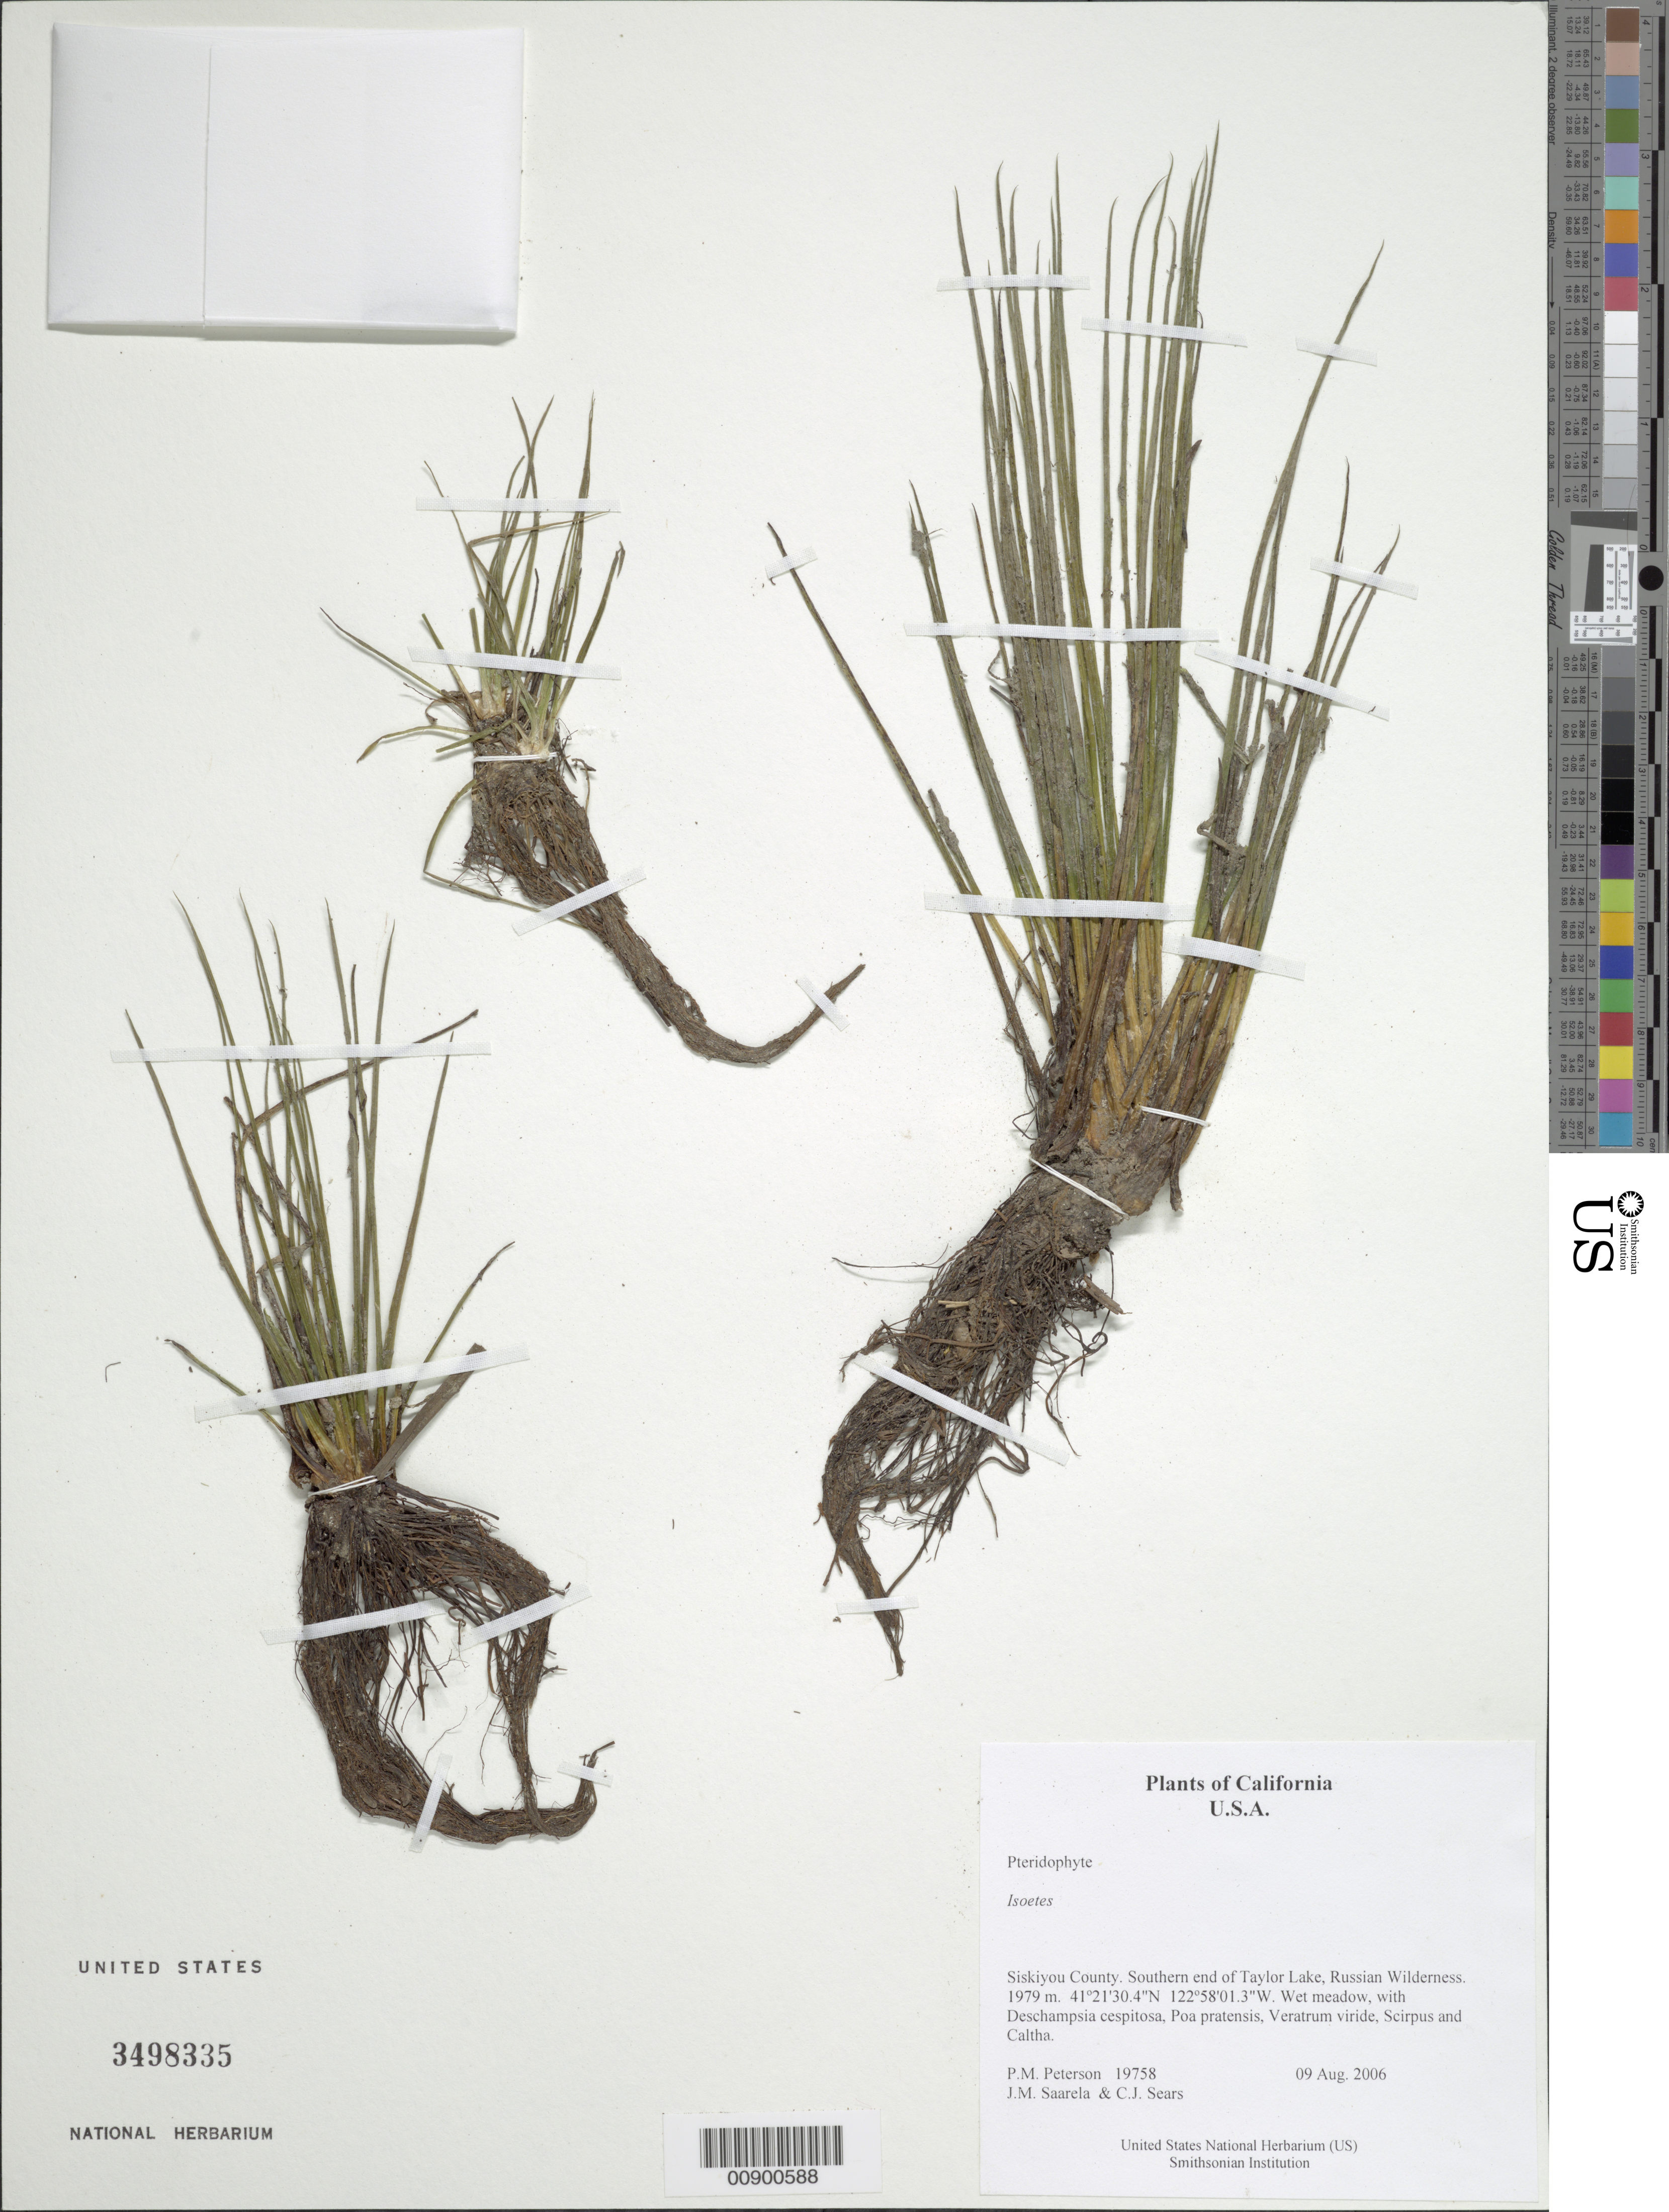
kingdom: Plantae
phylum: Tracheophyta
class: Lycopodiopsida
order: Isoetales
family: Isoetaceae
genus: Isoetes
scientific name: Isoetes sp.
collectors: P. M. Peterson, J. Saarela & C. Sears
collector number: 19758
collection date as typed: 09 Aug 2006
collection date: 2006-08-09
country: United States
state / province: California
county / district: Siskiyou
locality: Southern end of Taylor Lake, Russian Wilderness.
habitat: Wet meadow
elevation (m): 1979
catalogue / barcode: US 3498335